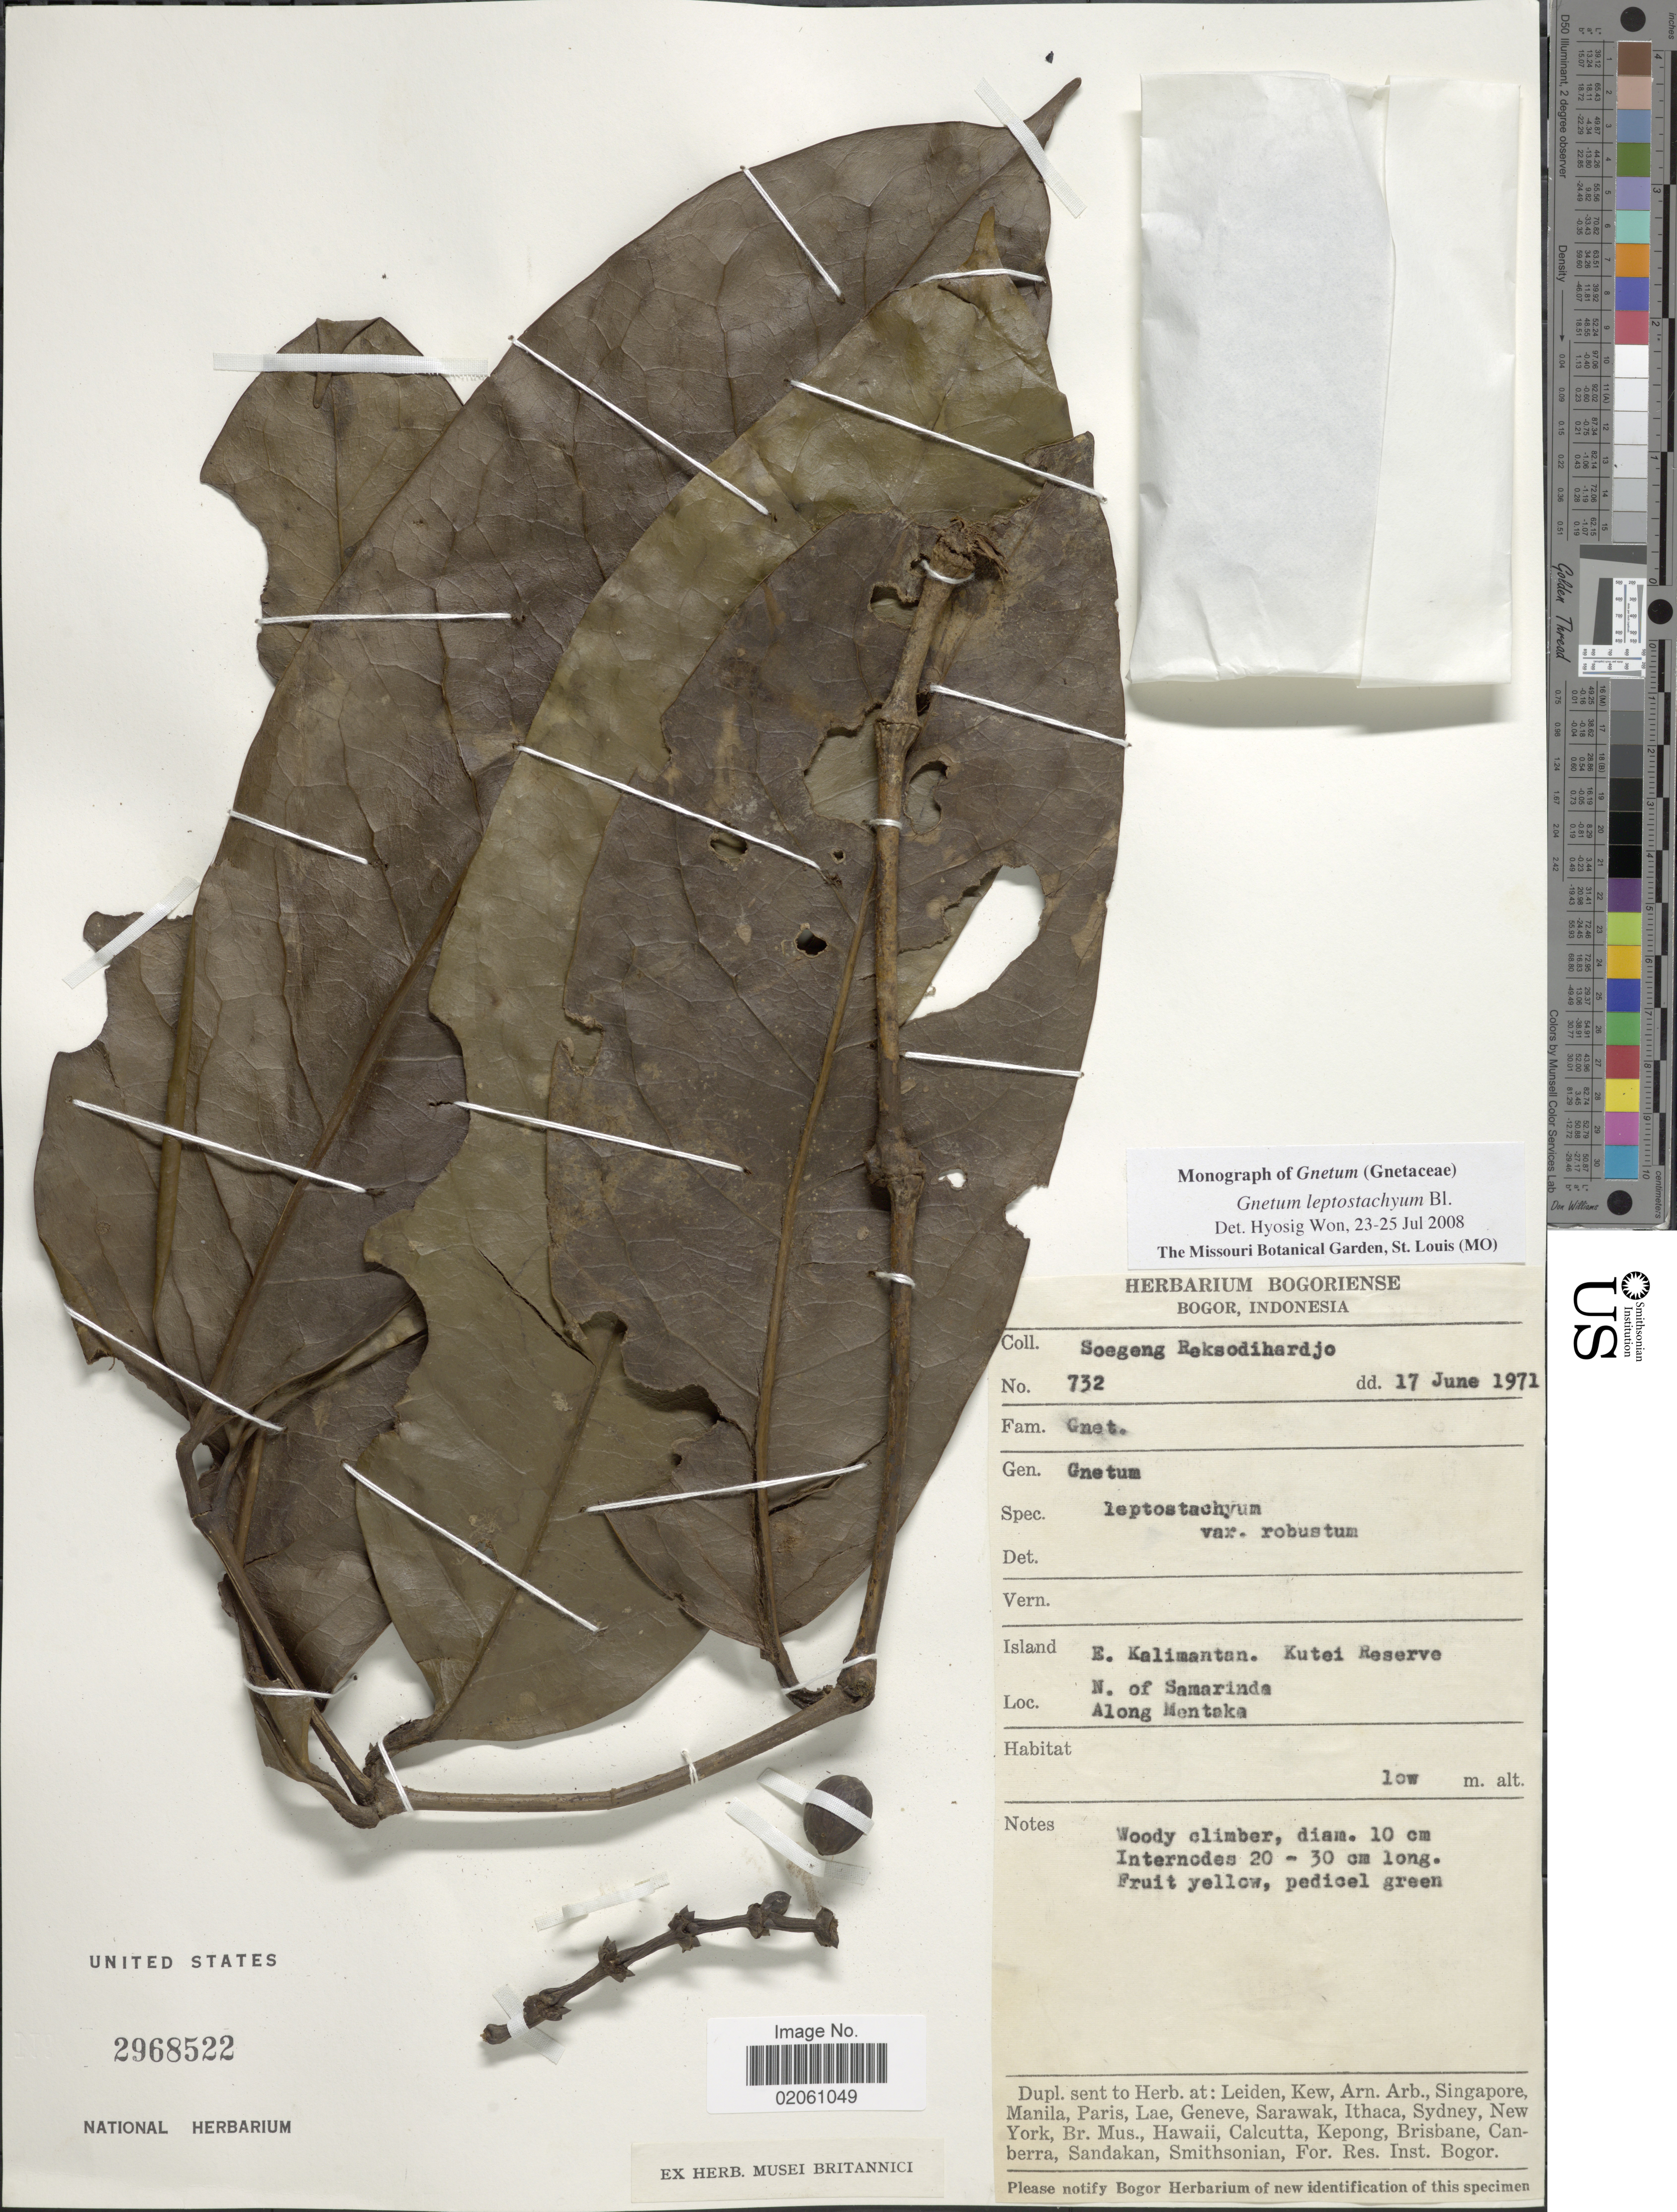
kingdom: Plantae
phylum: Tracheophyta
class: Gnetopsida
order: Gnetales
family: Gnetaceae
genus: Gnetum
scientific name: Gnetum leptostachyum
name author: Blume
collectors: S. Reksodihardjo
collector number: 732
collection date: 1971-06-17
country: Indonesia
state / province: Kalimantan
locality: Island E. Kalimantan. Kutei Reserve, N. of Samarinda, Along Mentaka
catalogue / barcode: US 2968522